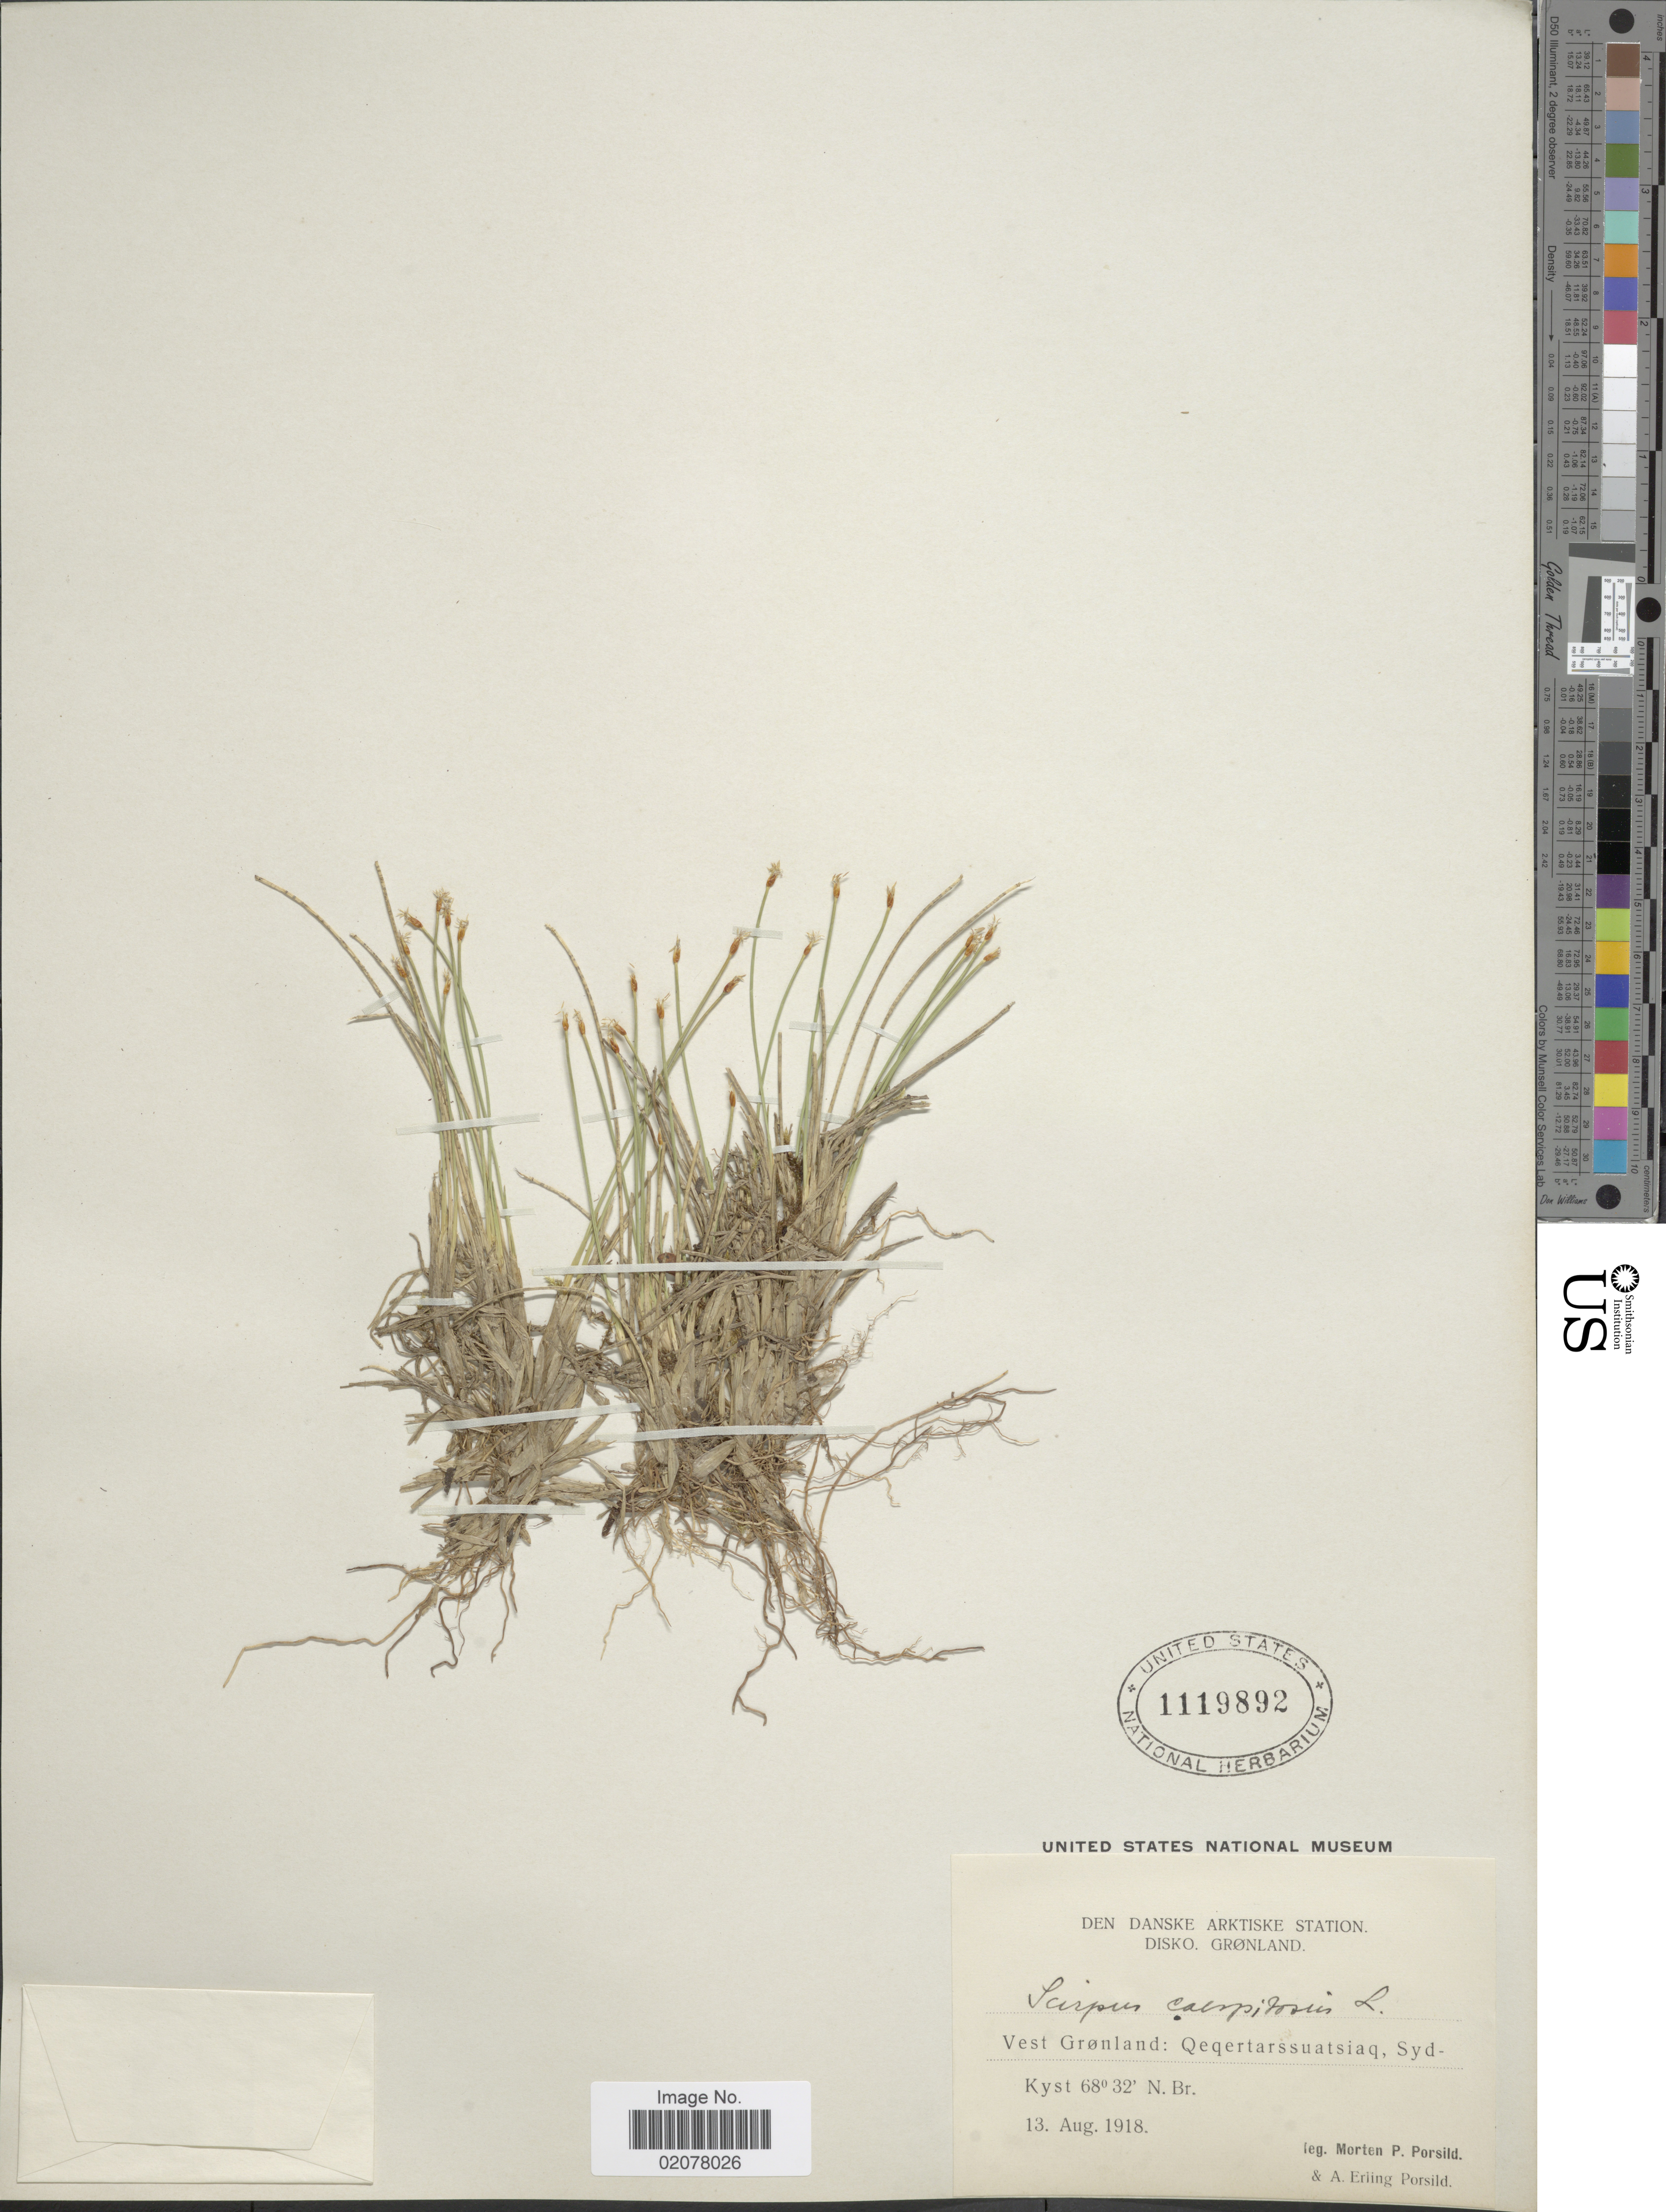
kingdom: Plantae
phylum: Tracheophyta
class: Liliopsida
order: Poales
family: Cyperaceae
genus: Trichophorum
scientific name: Trichophorum cespitosum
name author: (L.) Hartm.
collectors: M. P. Porsild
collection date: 1918-08-13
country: Greenland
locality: Den Danske Arktiske Station. Disko, Grønland. Vest Grønland: Qeqertarssuatsiaq, Syd-Kyst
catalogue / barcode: US 1119892